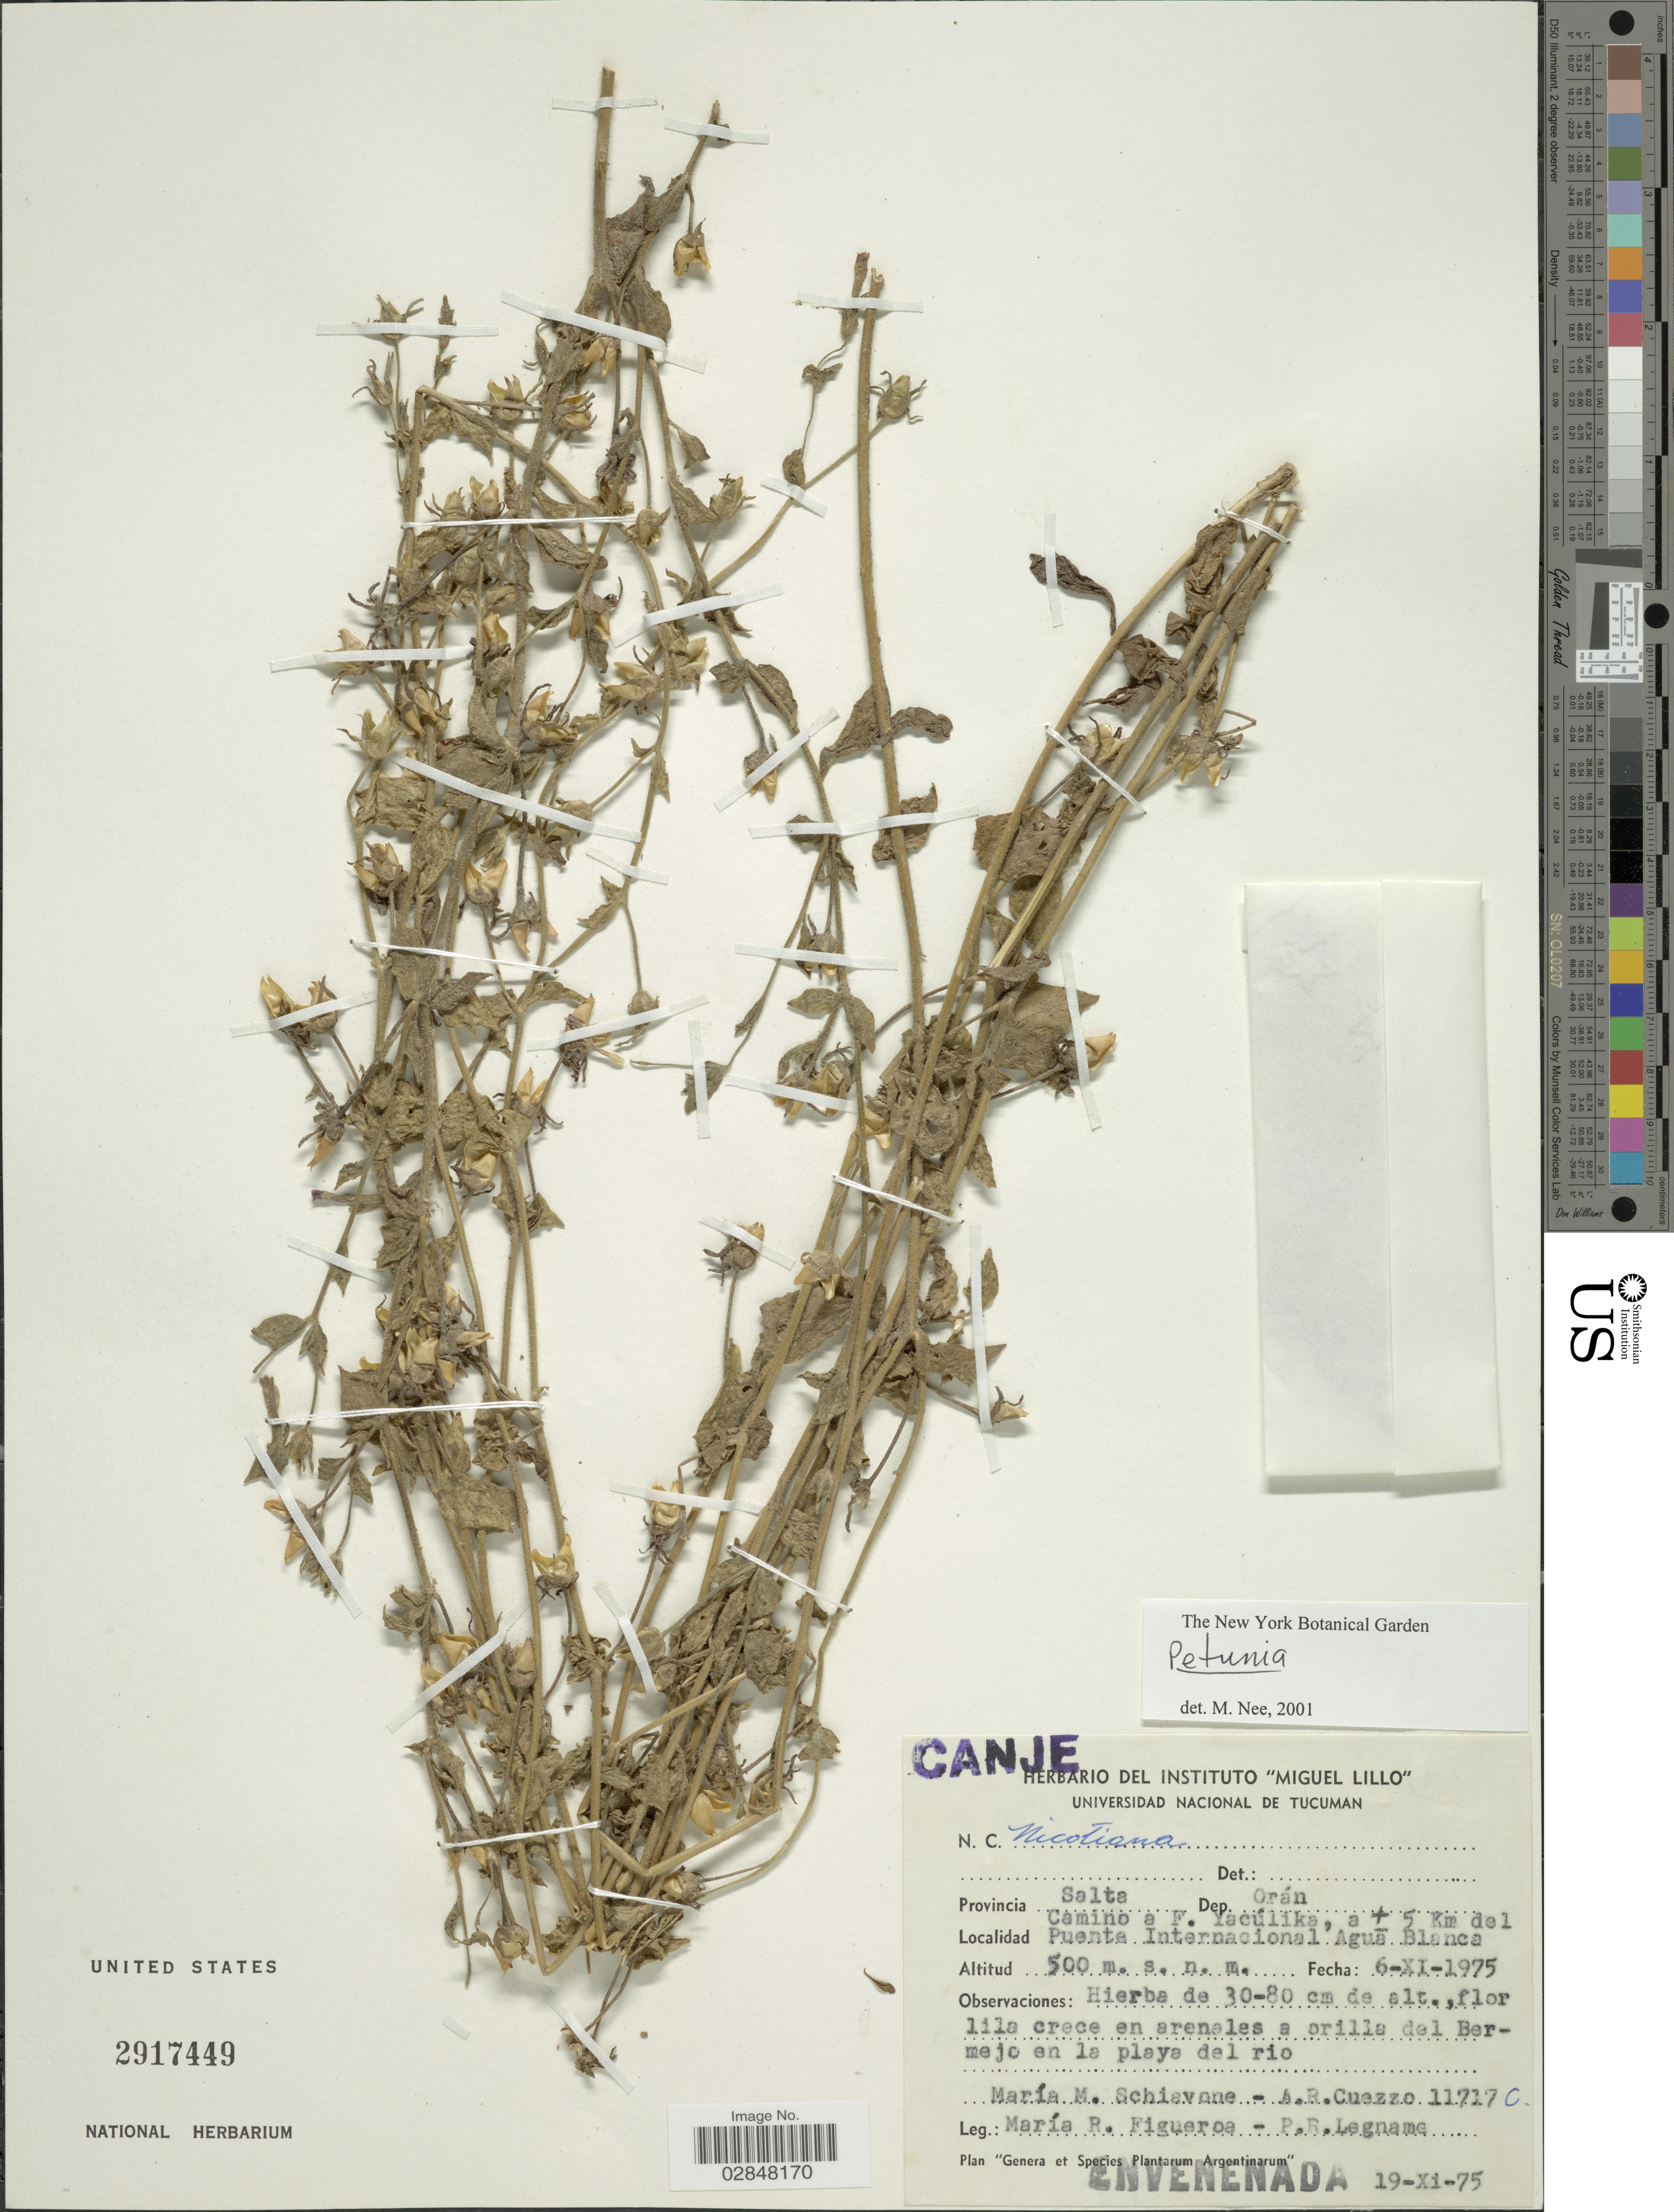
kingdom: Plantae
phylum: Tracheophyta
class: Magnoliopsida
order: Solanales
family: Solanaceae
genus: Petunia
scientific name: Petunia sp.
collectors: M. Schiavone, A. Cuezzo, M. Figueroa & P. R. Legname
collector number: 11717C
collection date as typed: Transcribed d/m/y: 19/11/75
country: Argentina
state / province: Salta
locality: Dep. Orán. Camino a F. Yacúlika, a ± 5 Km del Puenta Internacional Agua Blanca.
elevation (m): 500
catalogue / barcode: US 2917449